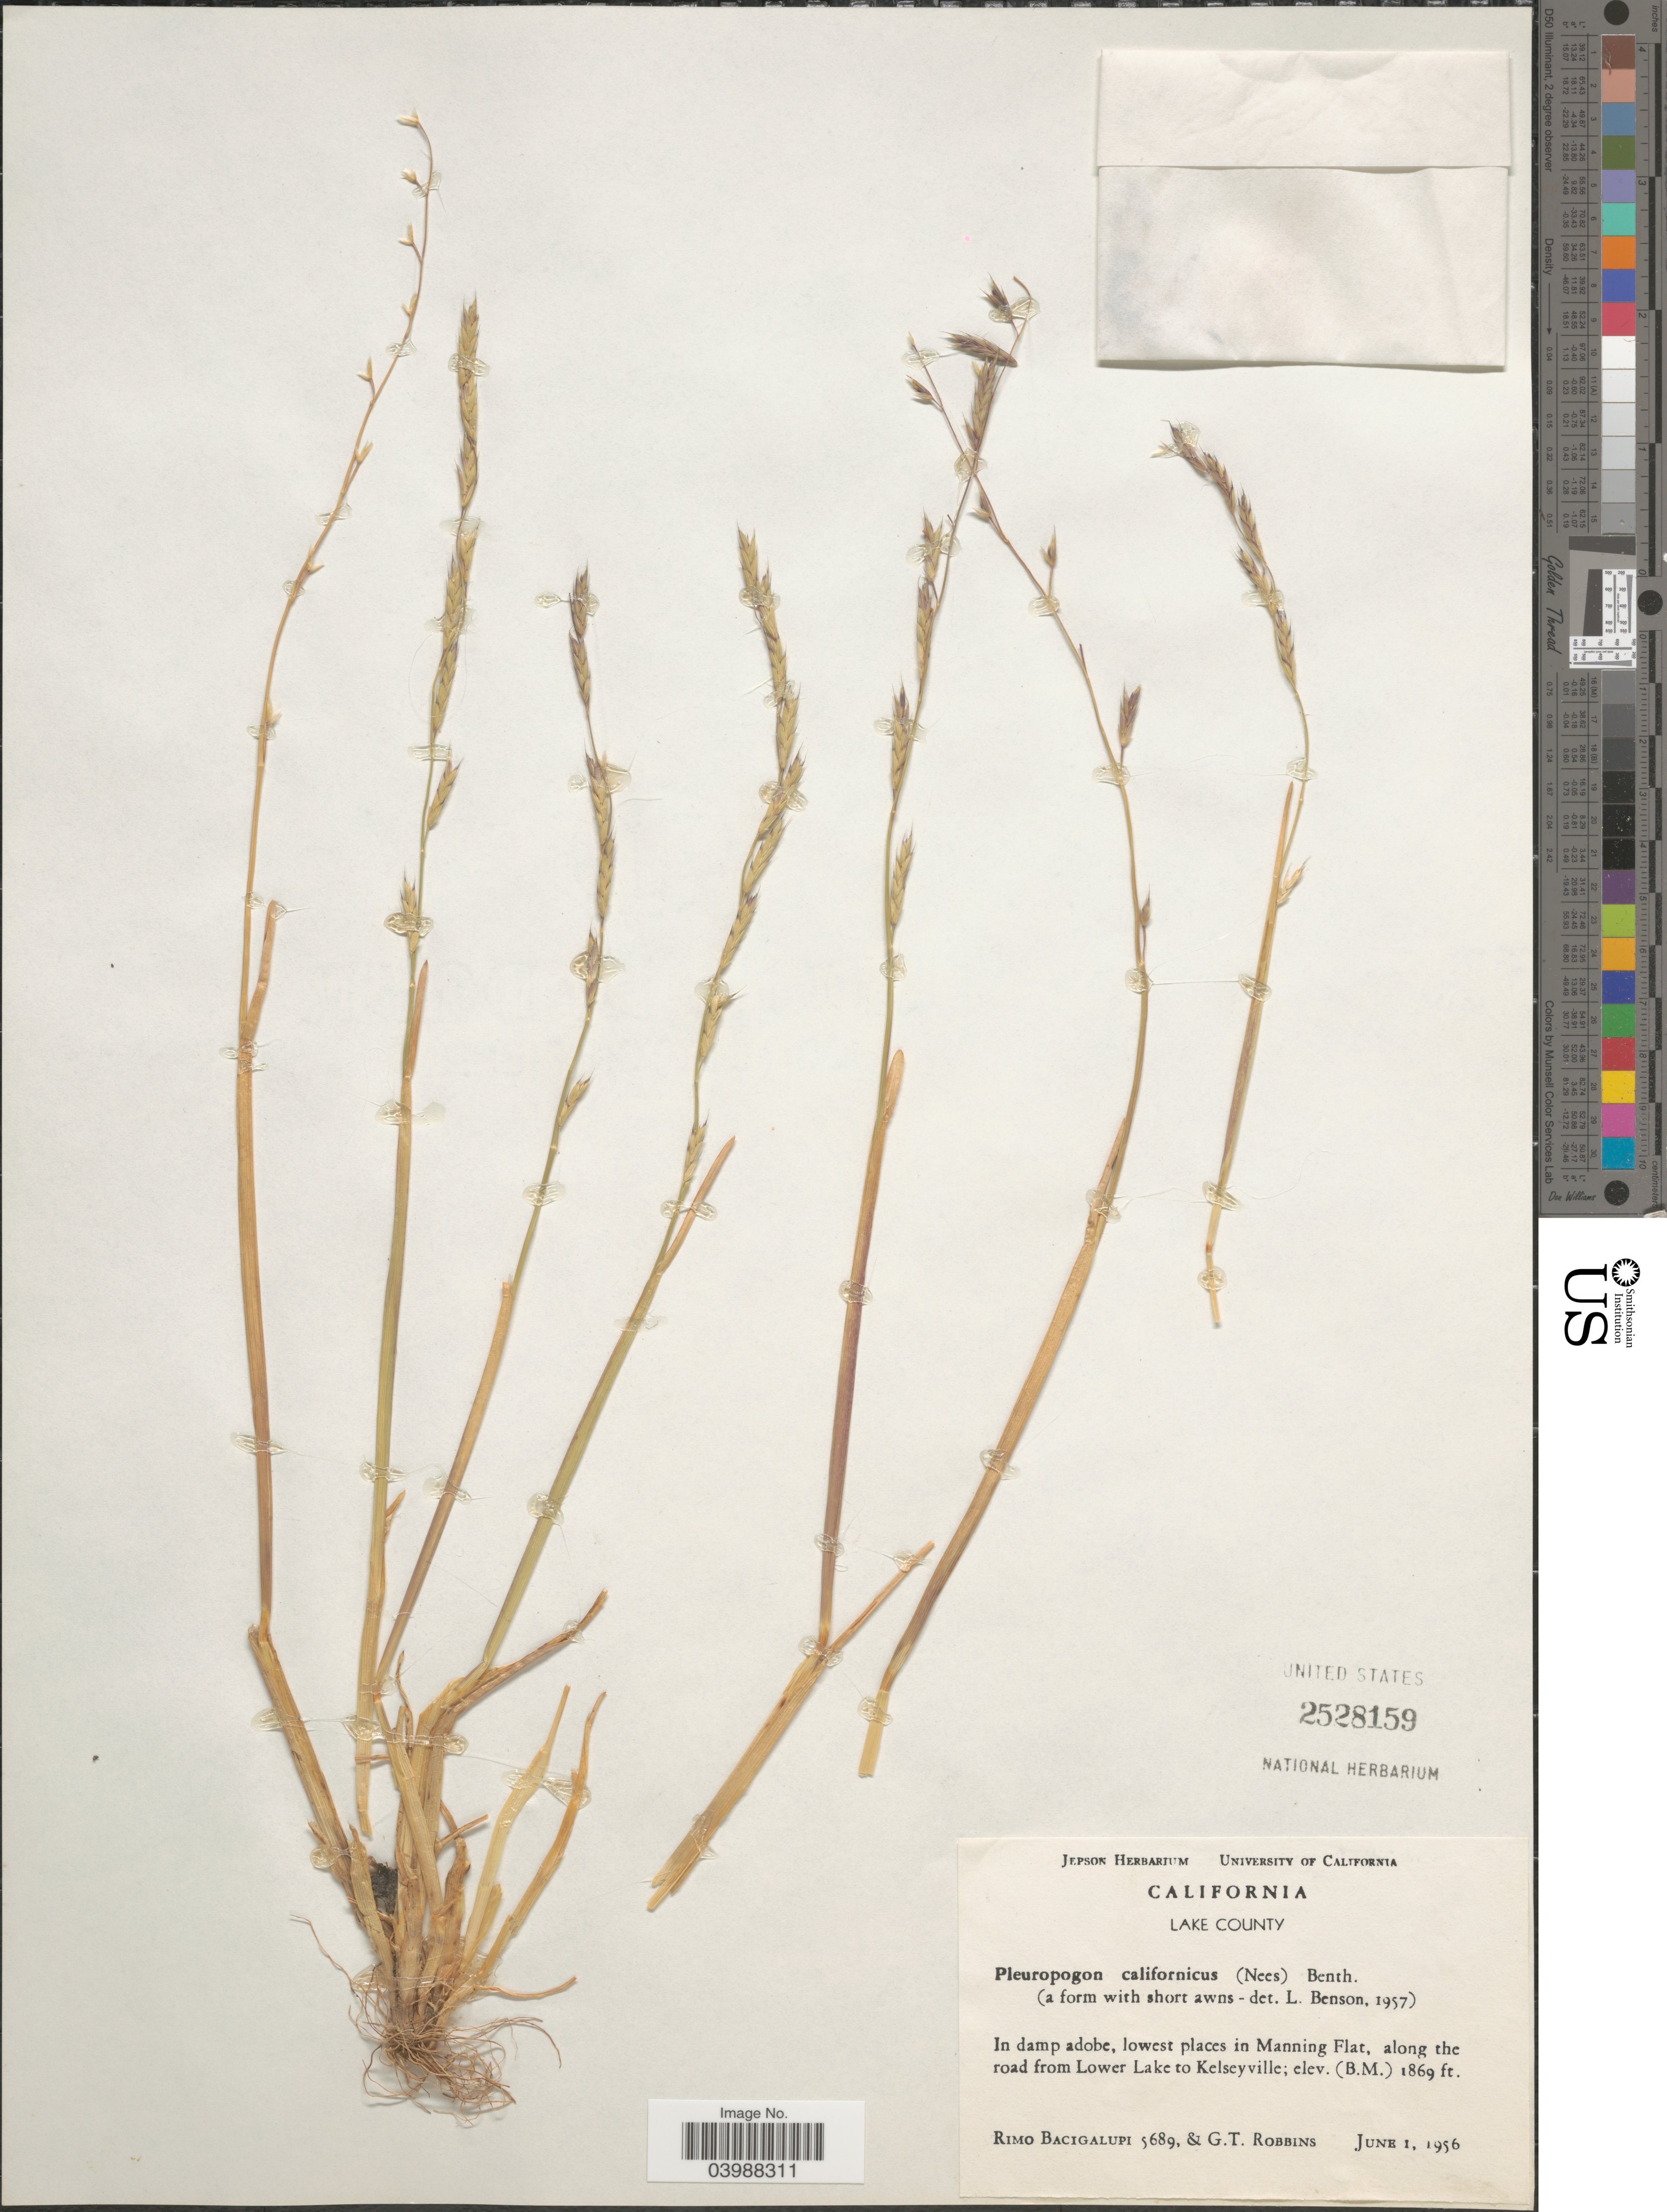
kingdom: Plantae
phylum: Tracheophyta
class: Liliopsida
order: Poales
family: Poaceae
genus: Pleuropogon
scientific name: Pleuropogon californicus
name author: (Nees) Benth. ex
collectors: R. Bacigalupi & G. T. Robbins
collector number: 5689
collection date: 1956-06-01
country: United States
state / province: California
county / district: Lake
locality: Lake County. In damp adobe, lowest places in Manning Flat, along the road from Lower Lake to Kelseyville.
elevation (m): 570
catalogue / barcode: US 2528159